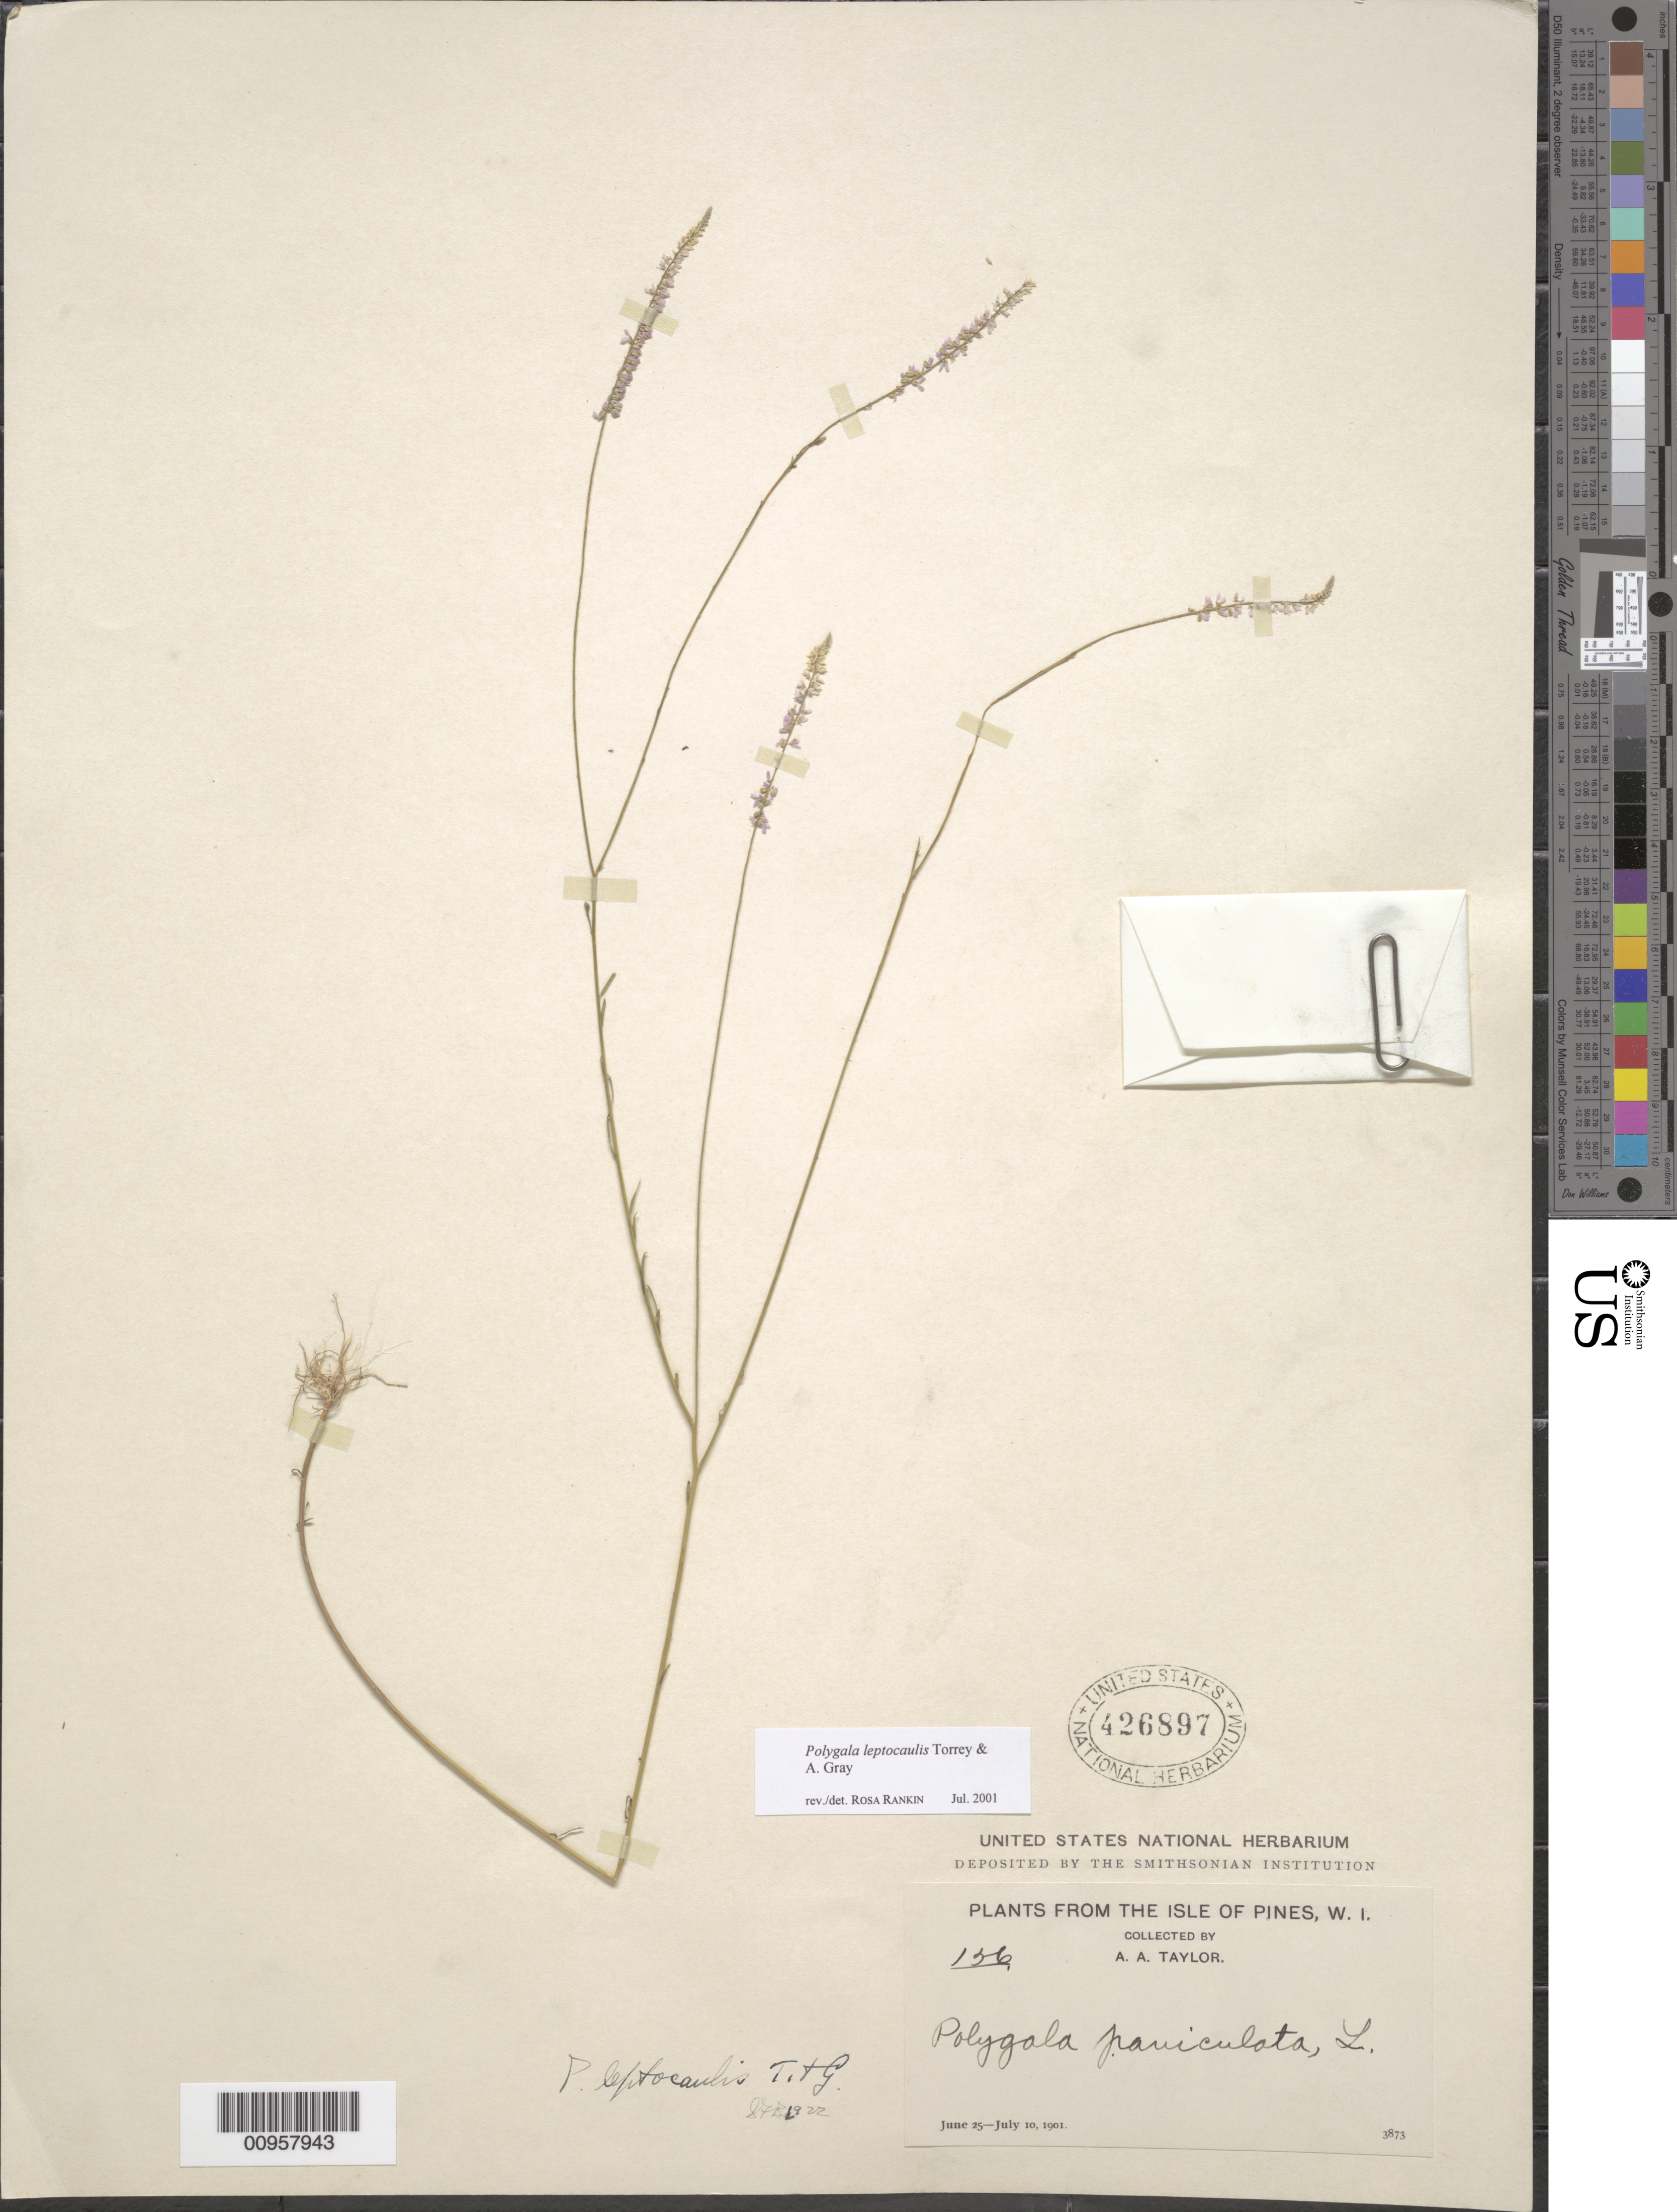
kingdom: Plantae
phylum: Tracheophyta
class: Magnoliopsida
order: Fabales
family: Polygalaceae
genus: Polygala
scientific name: Polygala leptocaulis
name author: Torr. & A. Gray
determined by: Rankin Rodriguez, Rosa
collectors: A. A. Taylor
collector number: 156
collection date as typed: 25 Jun 1901 to 10 Jul 1901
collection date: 1901-06-25/1901-07-10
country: Cuba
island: Isla de la Juventud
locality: Isle of Pines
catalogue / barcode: US 426897